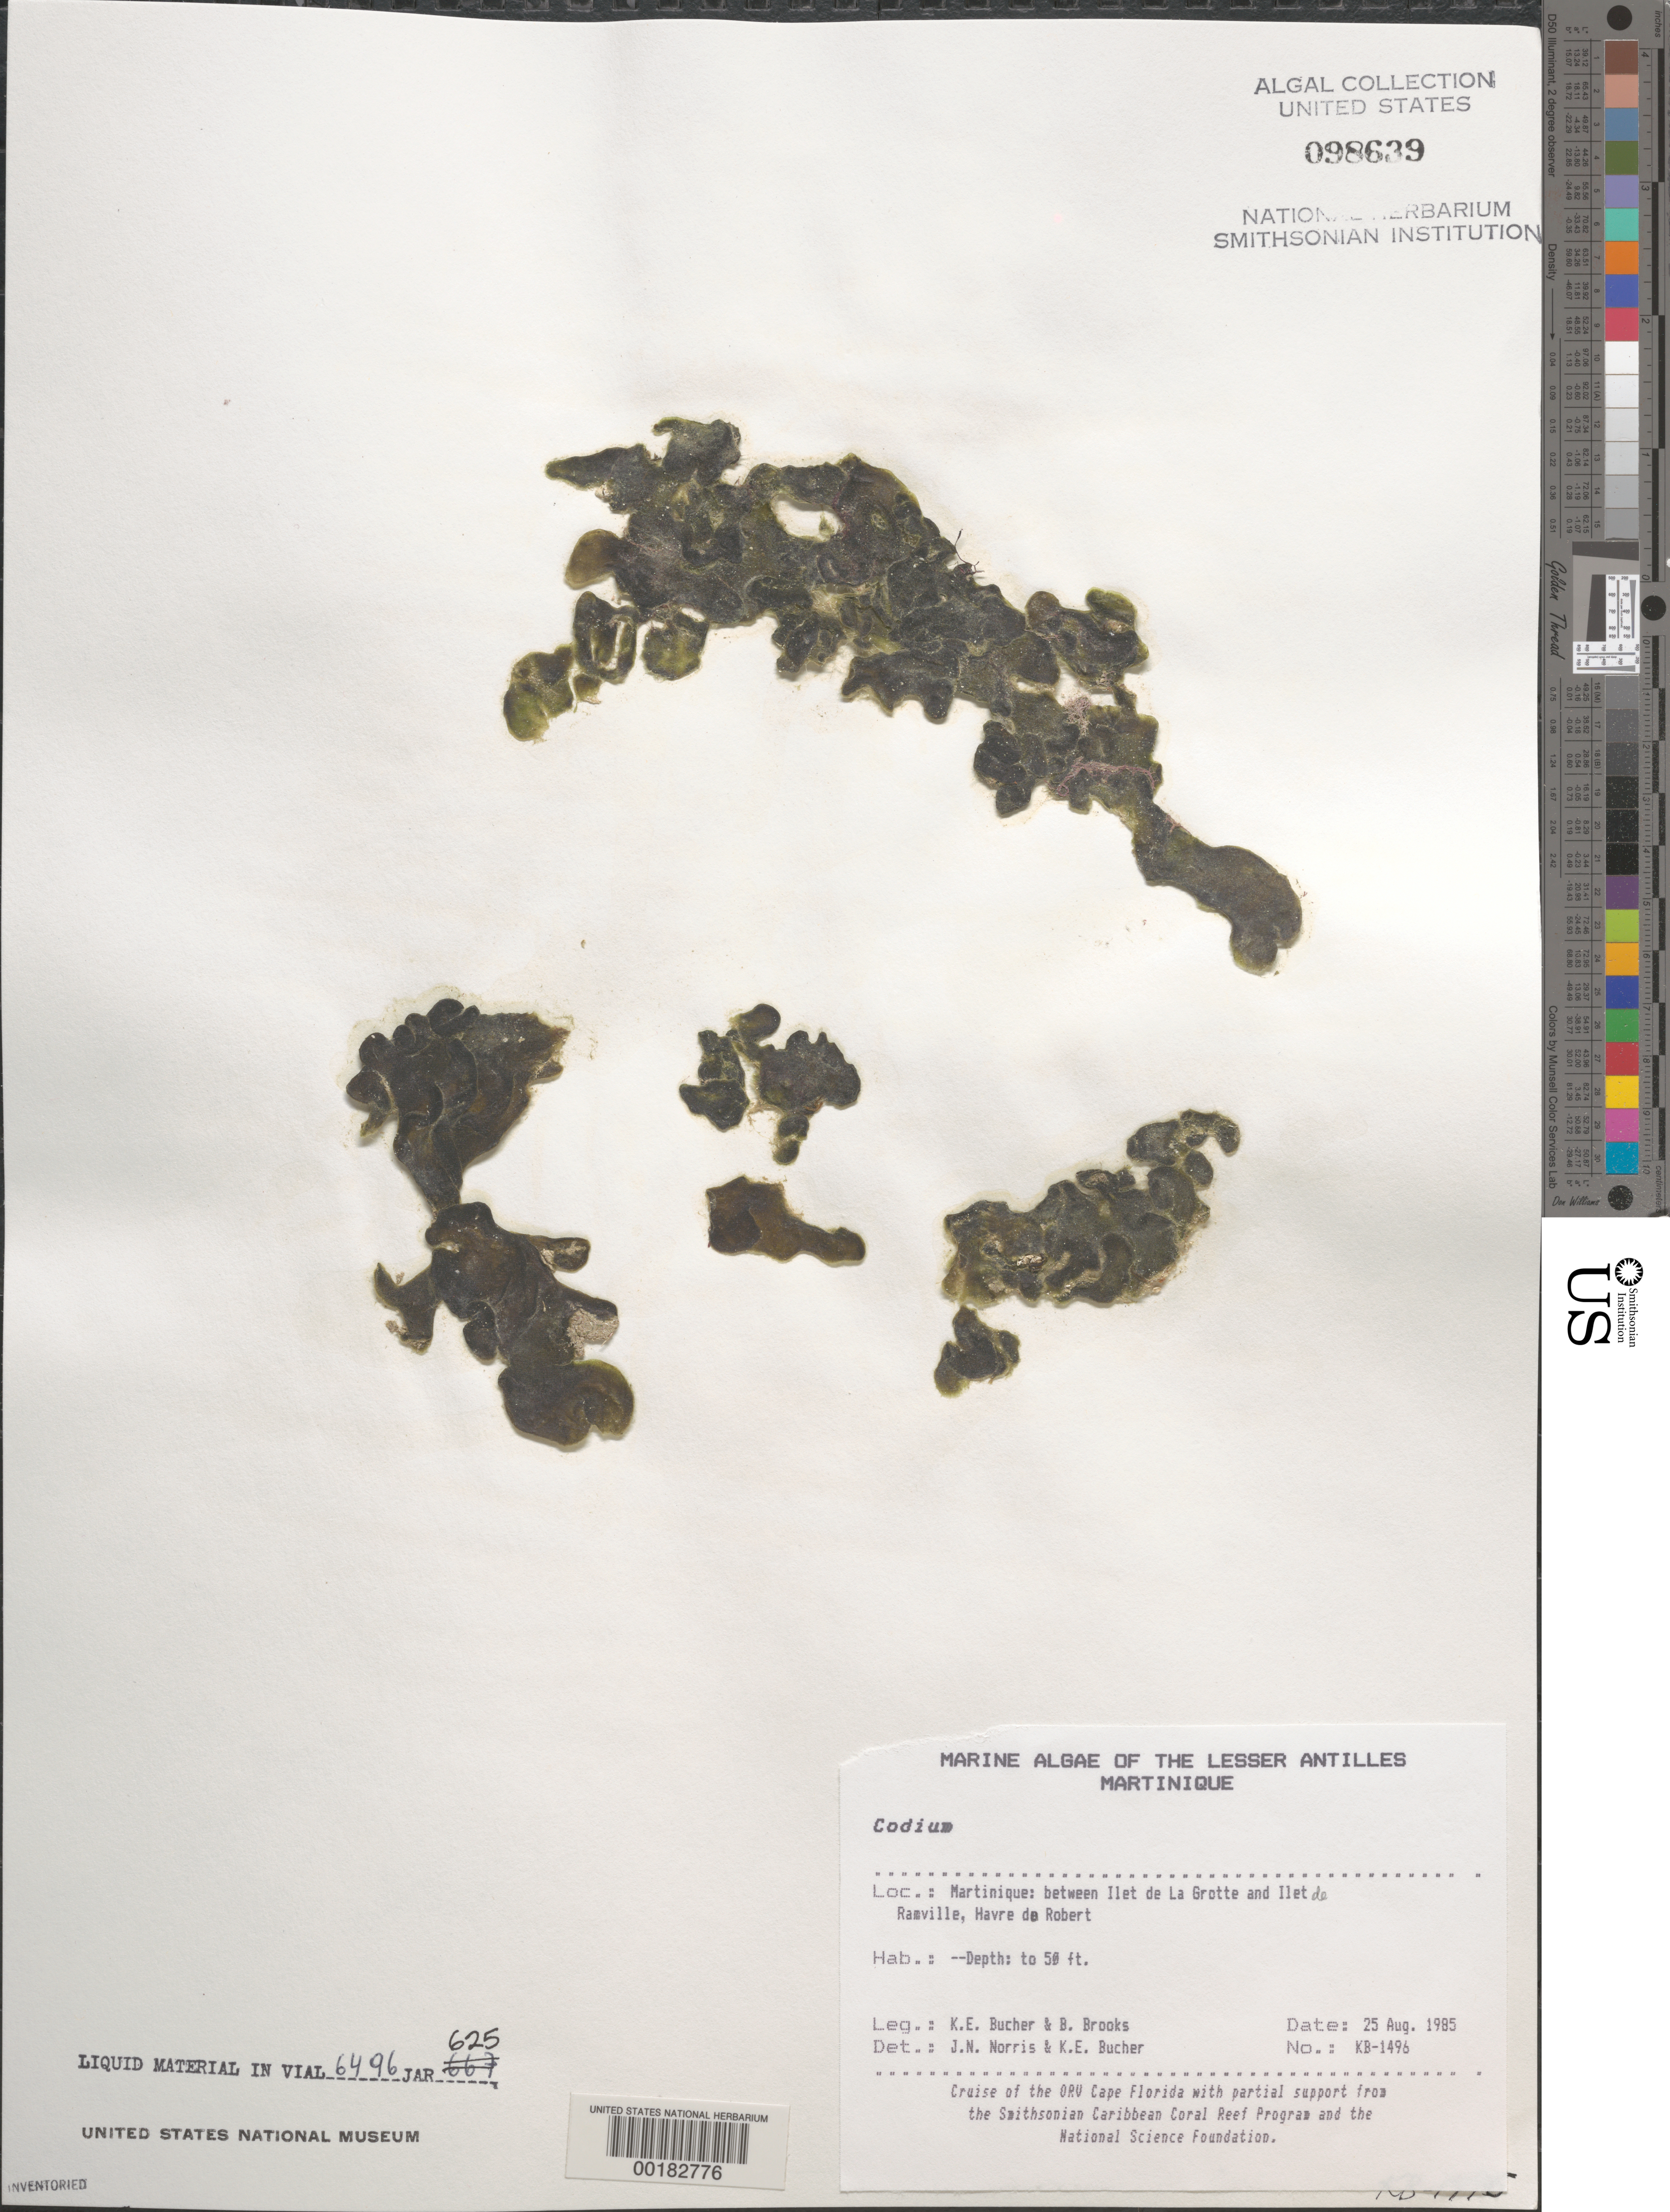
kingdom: Plantae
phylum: Chlorophyta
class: Ulvophyceae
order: Bryopsidales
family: Codiaceae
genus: Codium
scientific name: Codium sp.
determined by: Norris, J. N.; Bucher, K. E.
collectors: K. E. Bucher & B. Brooks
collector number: Kb-1496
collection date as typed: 25 Aug 1985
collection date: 1985-08-25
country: Martinique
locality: Between Ilet de la Grotte and Ilet de Ramville, Havre du Robert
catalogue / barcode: US 98639